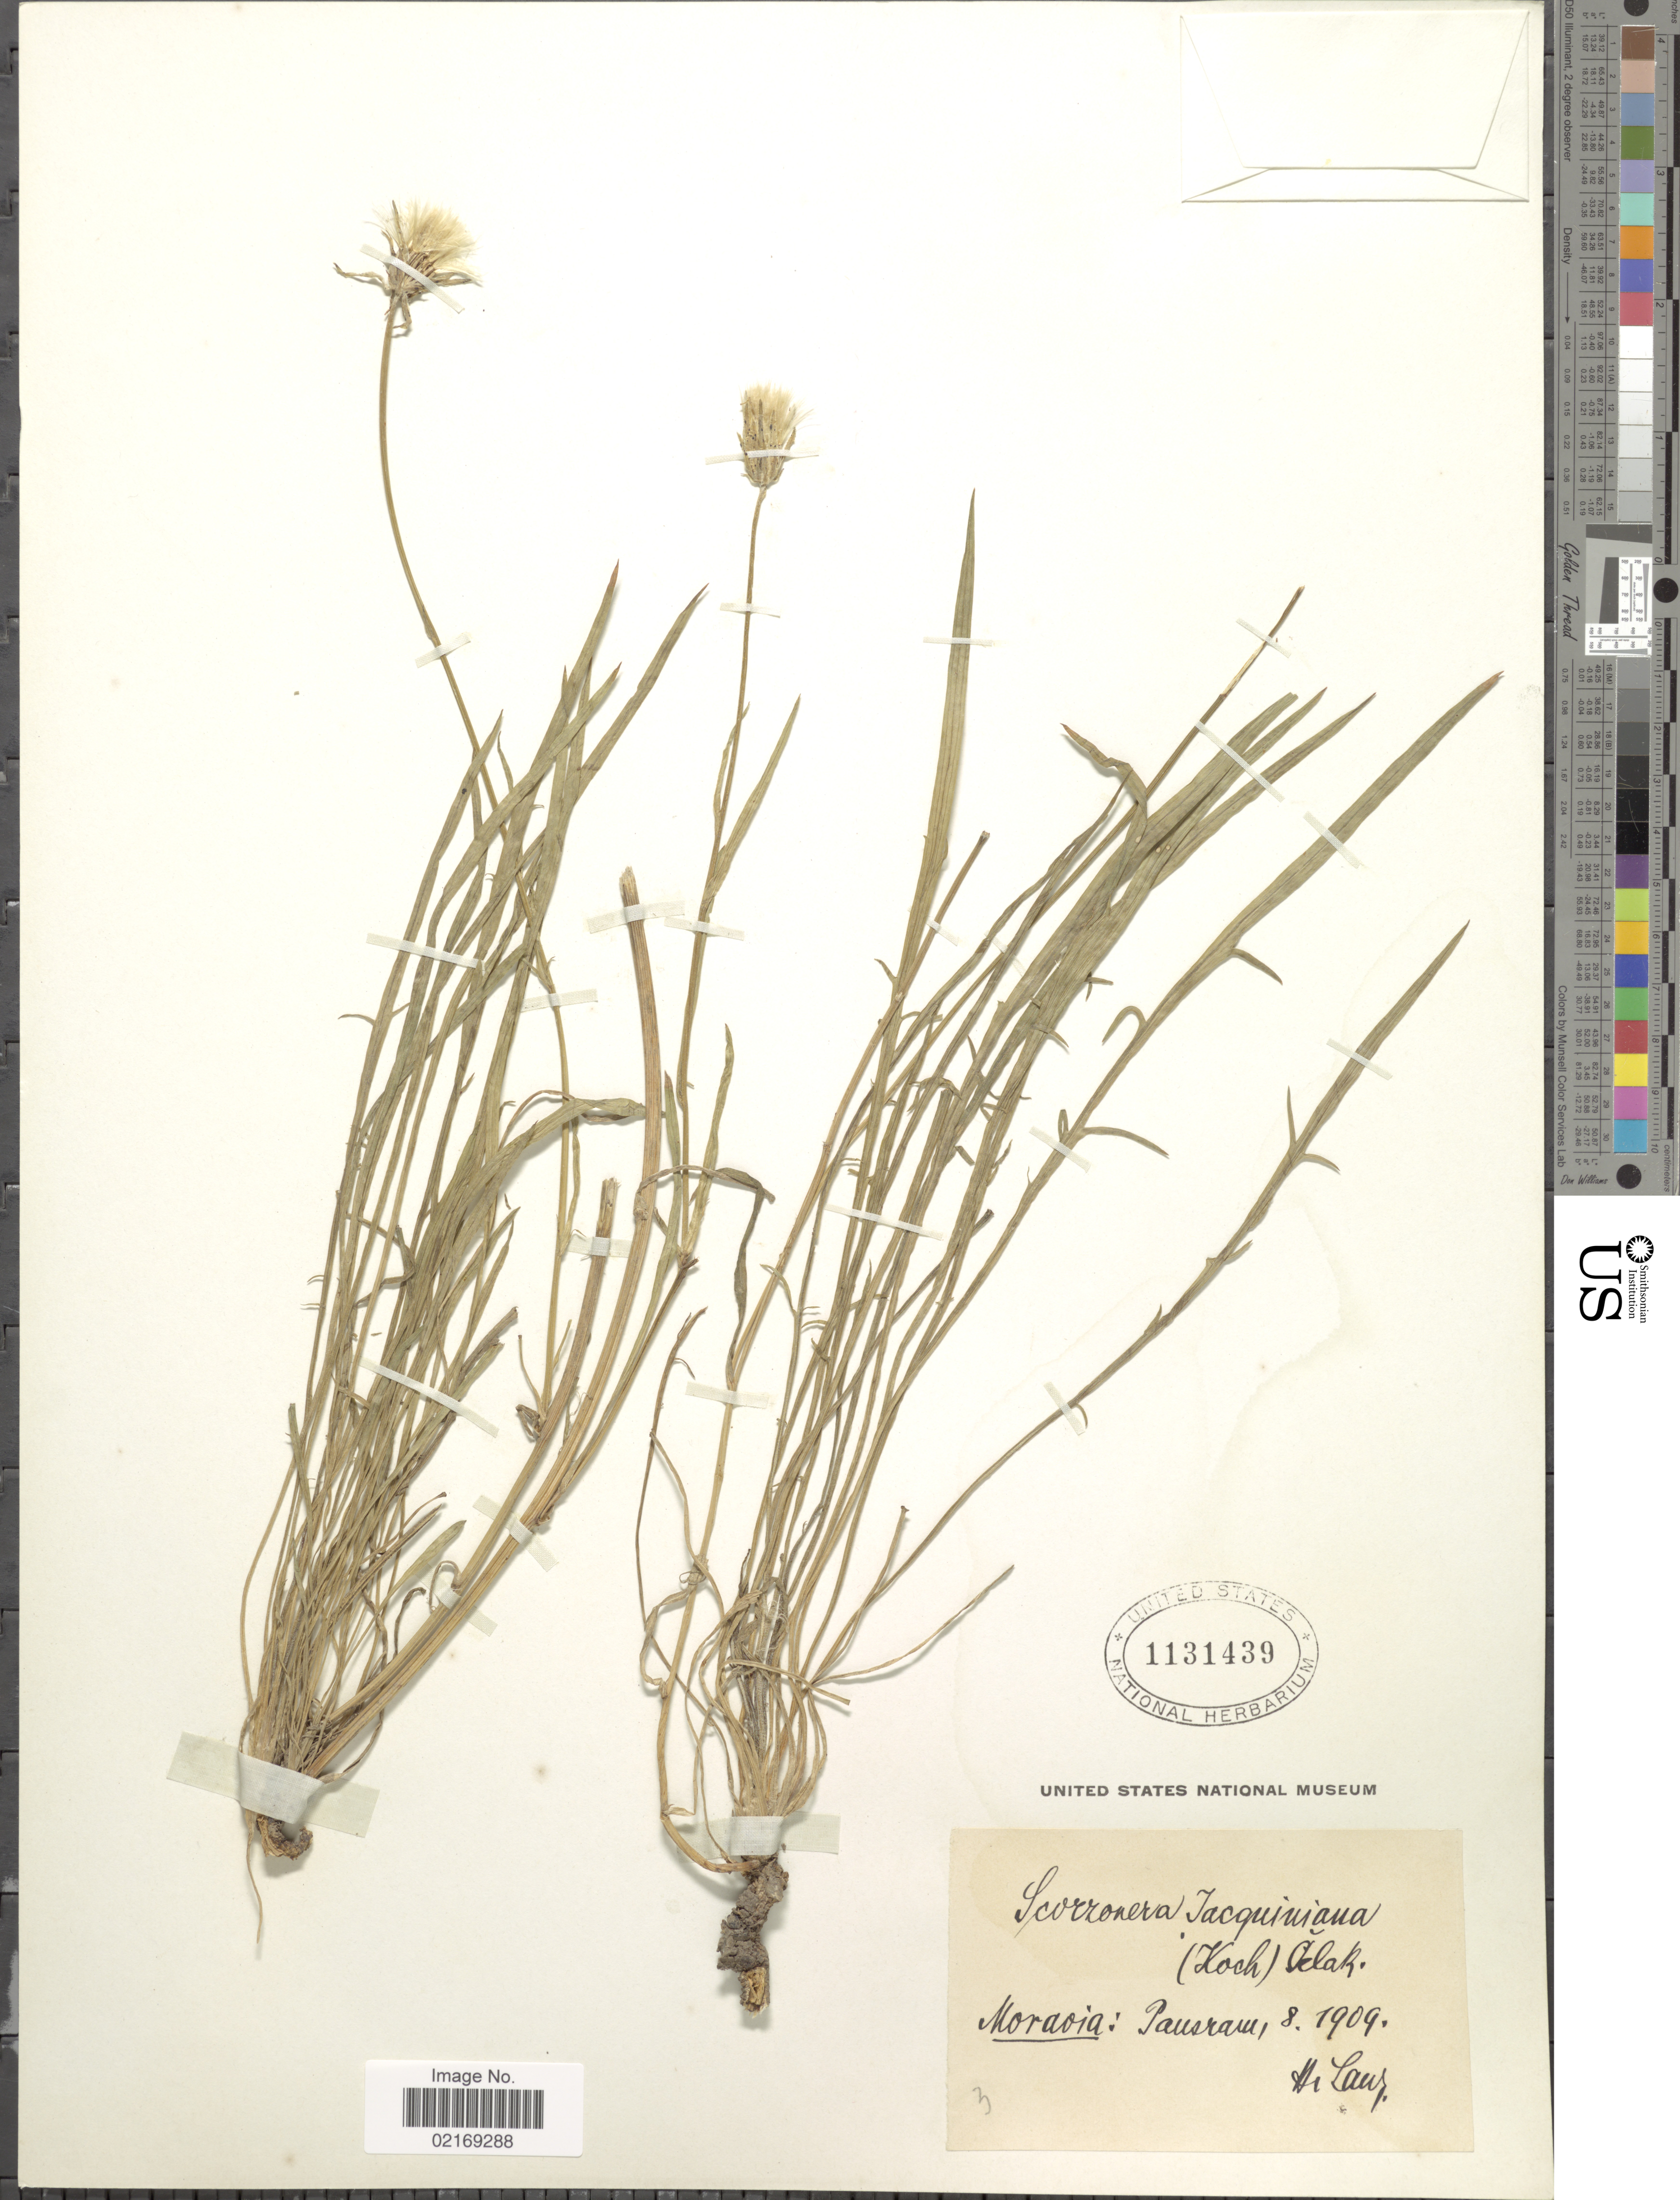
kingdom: Plantae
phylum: Tracheophyta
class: Magnoliopsida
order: Asterales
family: Asteraceae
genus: Podospermum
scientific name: Podospermum canum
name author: C.A. Mey.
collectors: H. Laus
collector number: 3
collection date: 1909-08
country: Czechia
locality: Moravia: Pansram. [interpreted]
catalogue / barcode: US 1131439